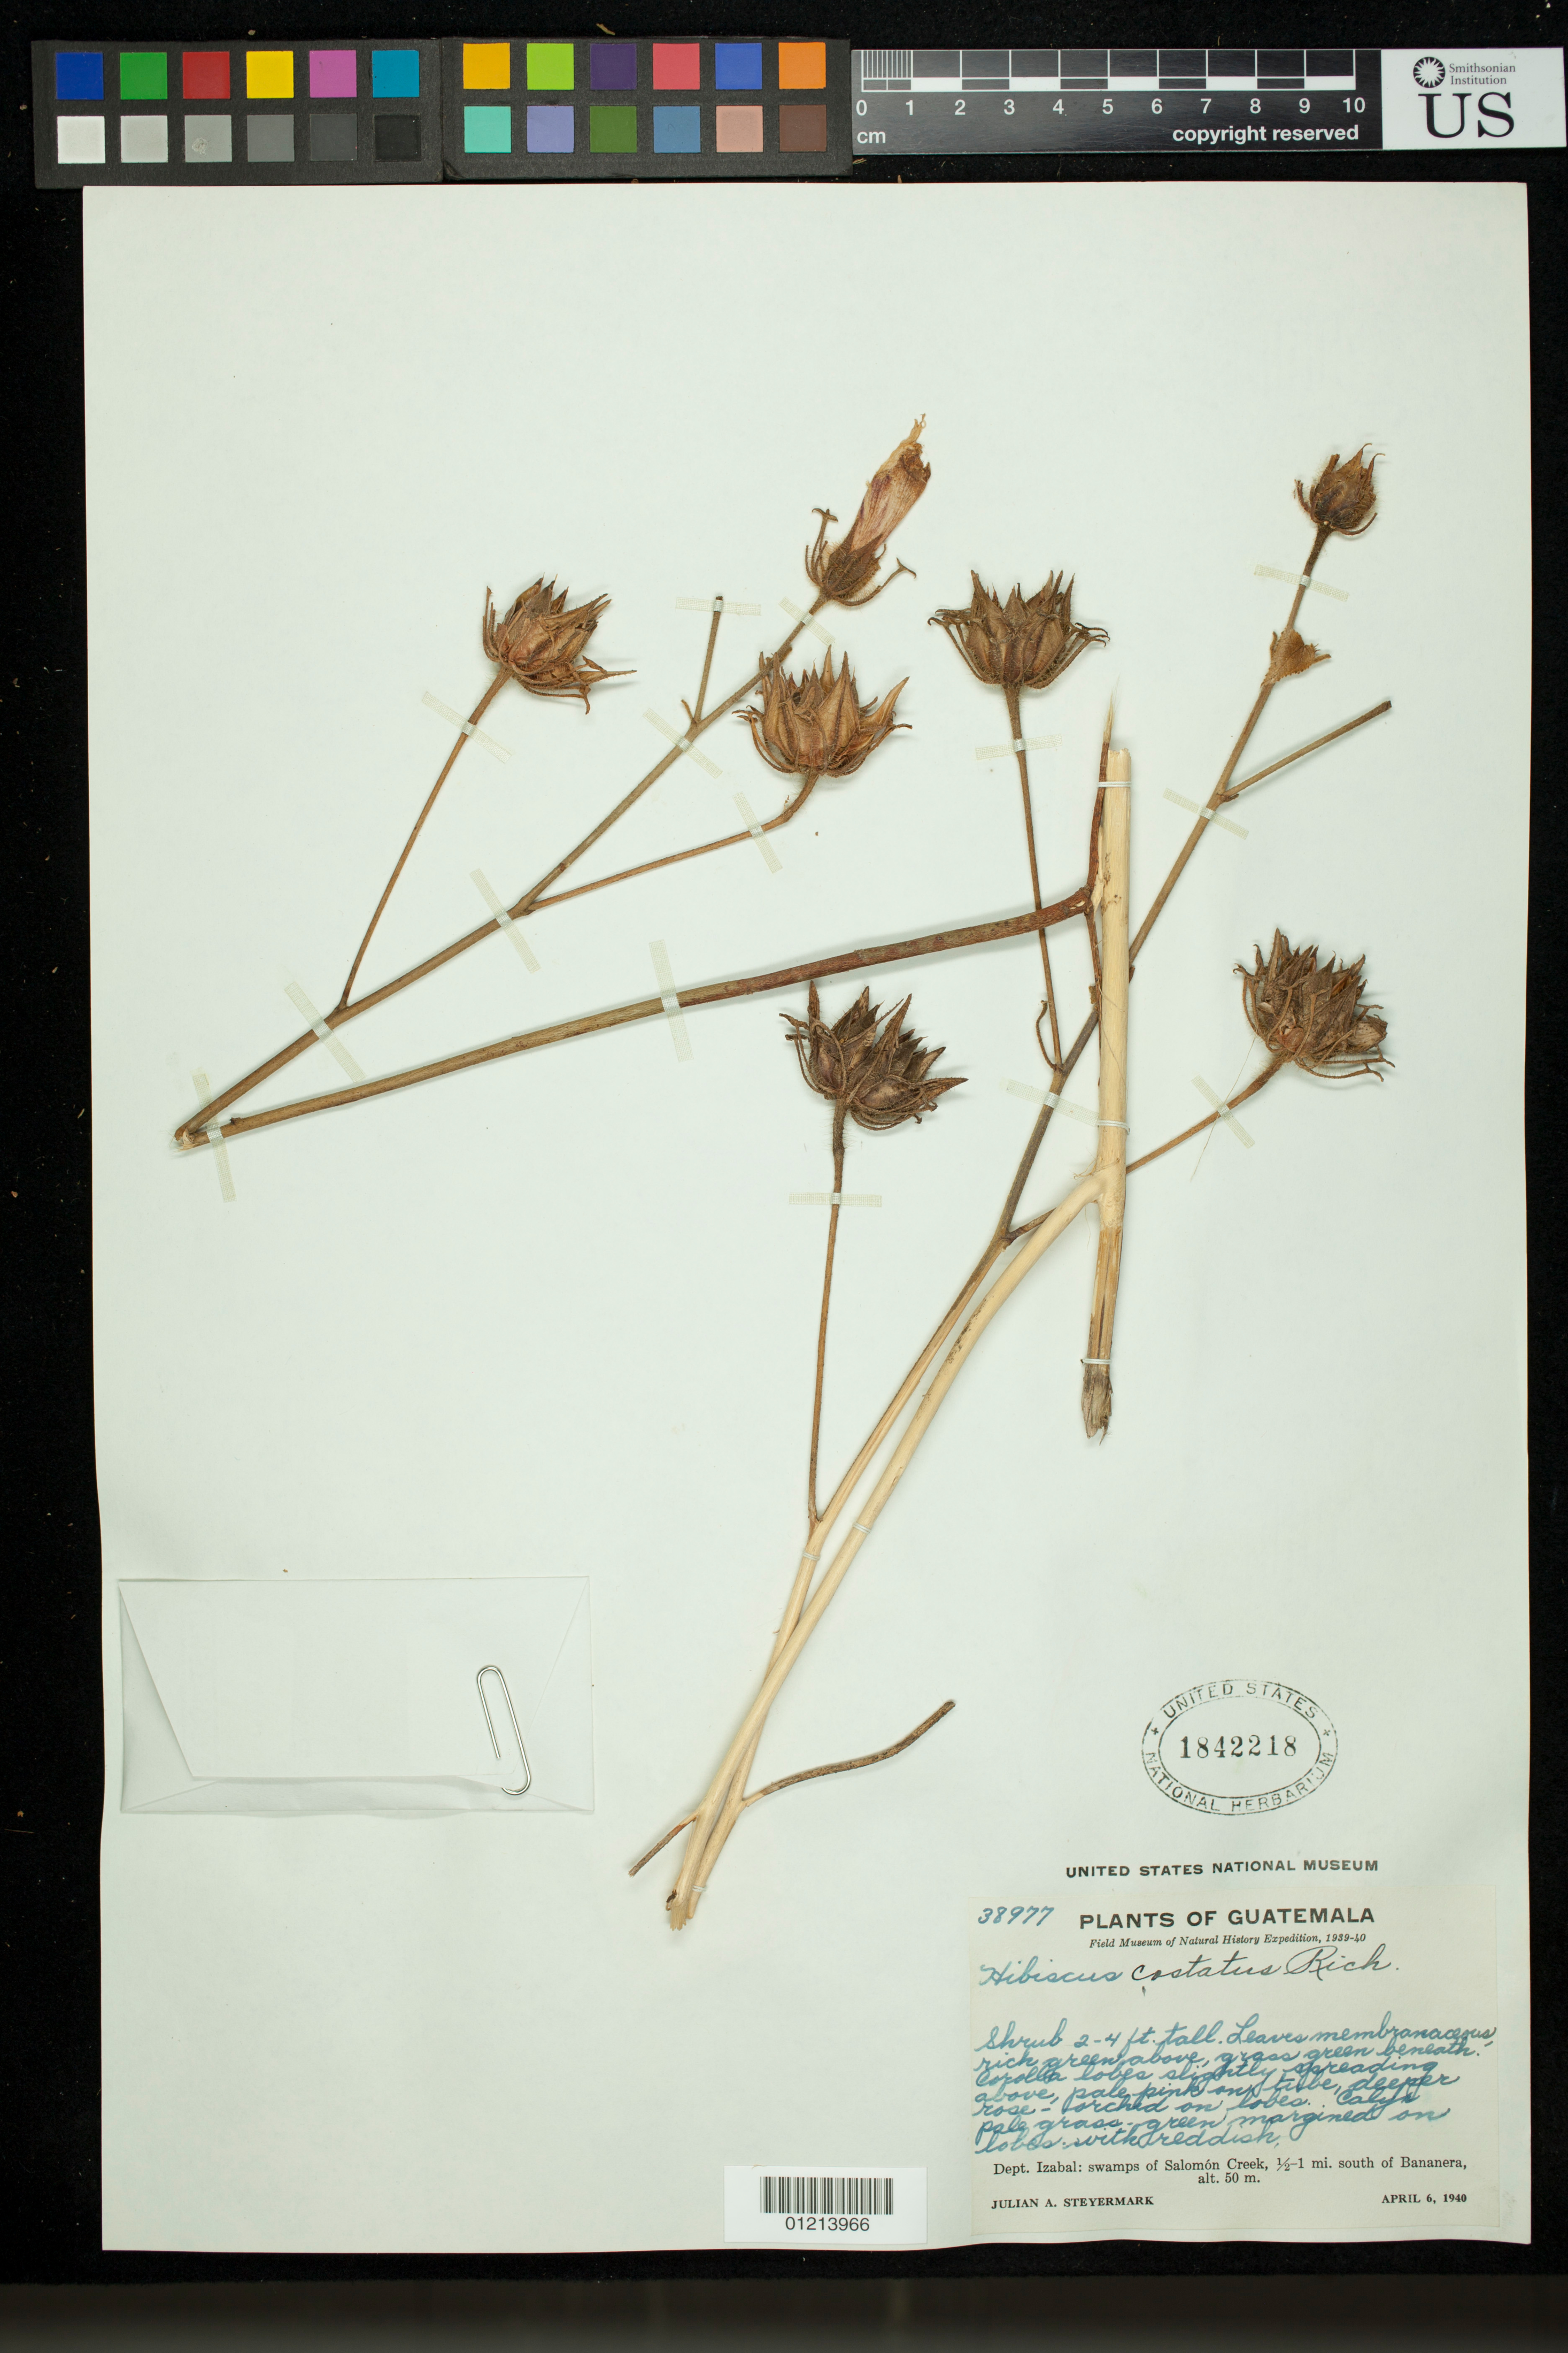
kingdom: Plantae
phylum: Tracheophyta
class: Magnoliopsida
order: Malvales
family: Malvaceae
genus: Sabdariffa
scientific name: Sabdariffa costata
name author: (A. Rich.) M.M. Hanes & R.L. Barrett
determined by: Dorr, Laurence J., Curator (BOT), Smithsonian Institution - National Museum of Natural History (UNITED STATES)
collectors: J. Steyermark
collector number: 38977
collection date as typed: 04 Jun 1940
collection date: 1940-06-04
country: Guatemala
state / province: Izabal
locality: Dept. Izabal: swamps of Salomón Creek, ½-1 mi. south of Bananera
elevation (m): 50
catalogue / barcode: US 1842218